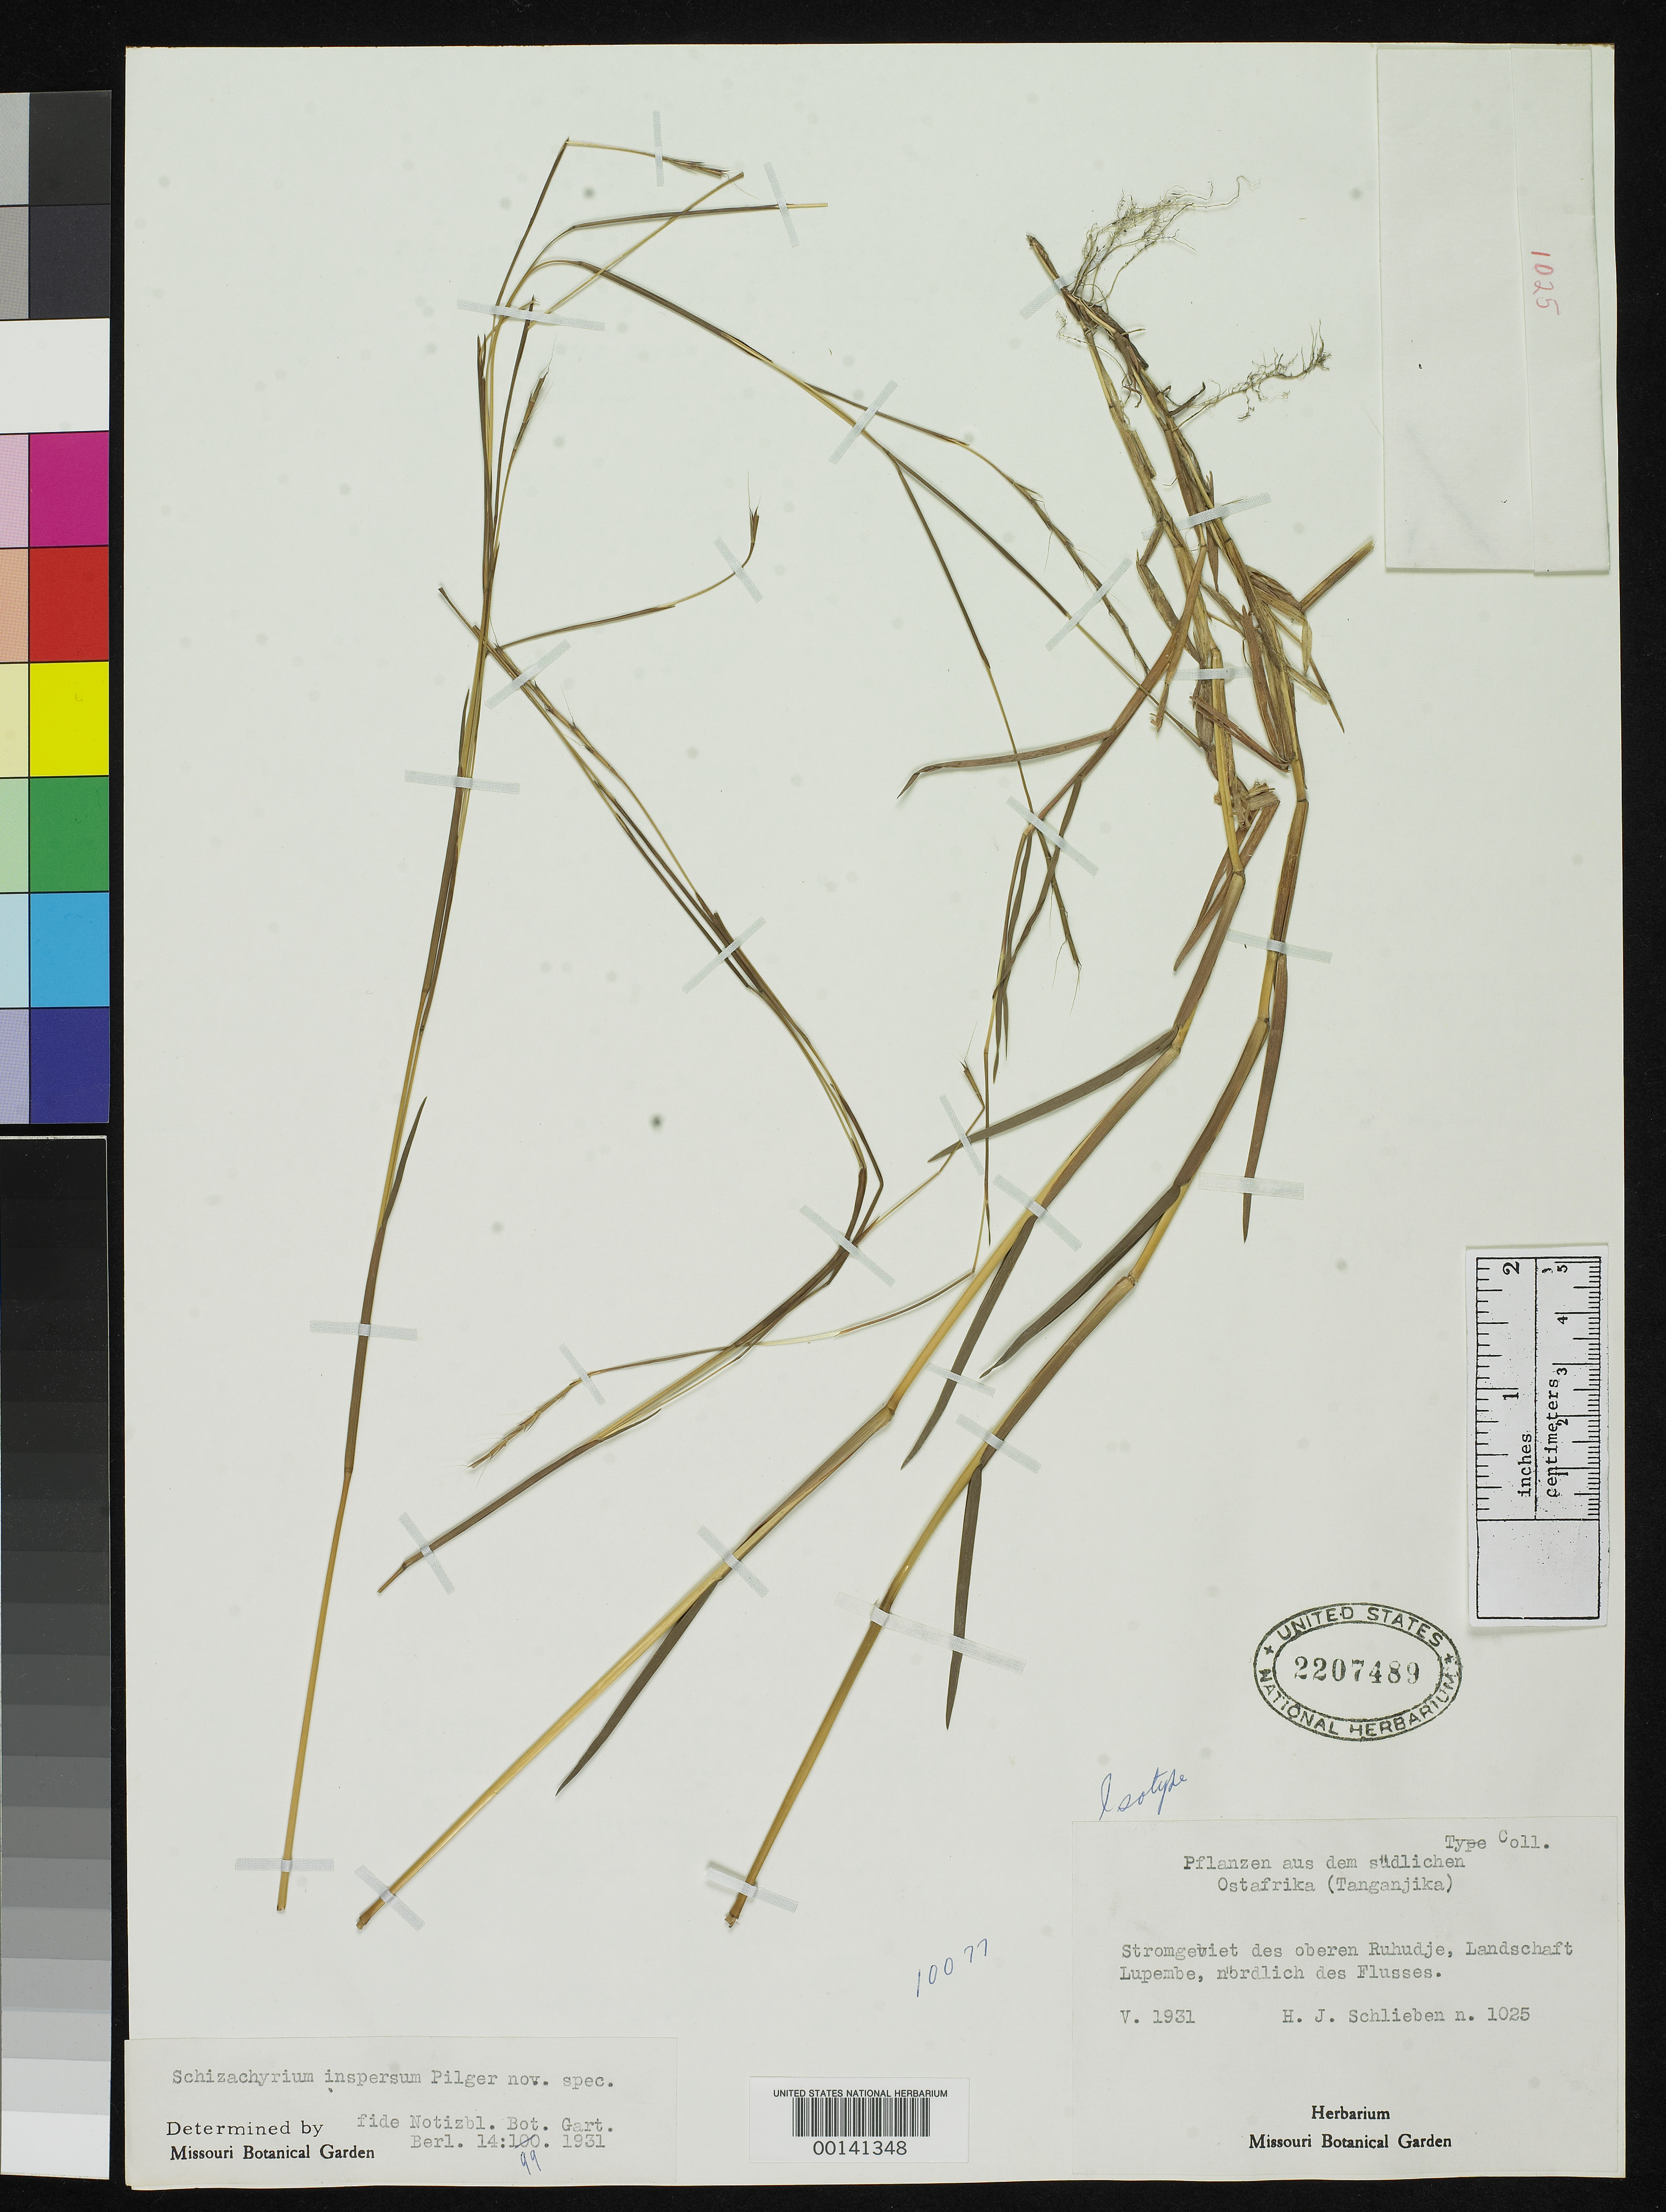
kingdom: Plantae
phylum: Tracheophyta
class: Liliopsida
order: Poales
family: Poaceae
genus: Schizachyrium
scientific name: Schizachyrium inspersum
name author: Pilg.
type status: Isotype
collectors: H. J. Schlieben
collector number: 1025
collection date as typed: May 1931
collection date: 1931-05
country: Tanzania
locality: Bezirk Iringa, Isowi, an bachrand. [Iringa District, Isowi, at edge of brook.]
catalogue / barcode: US 2207489